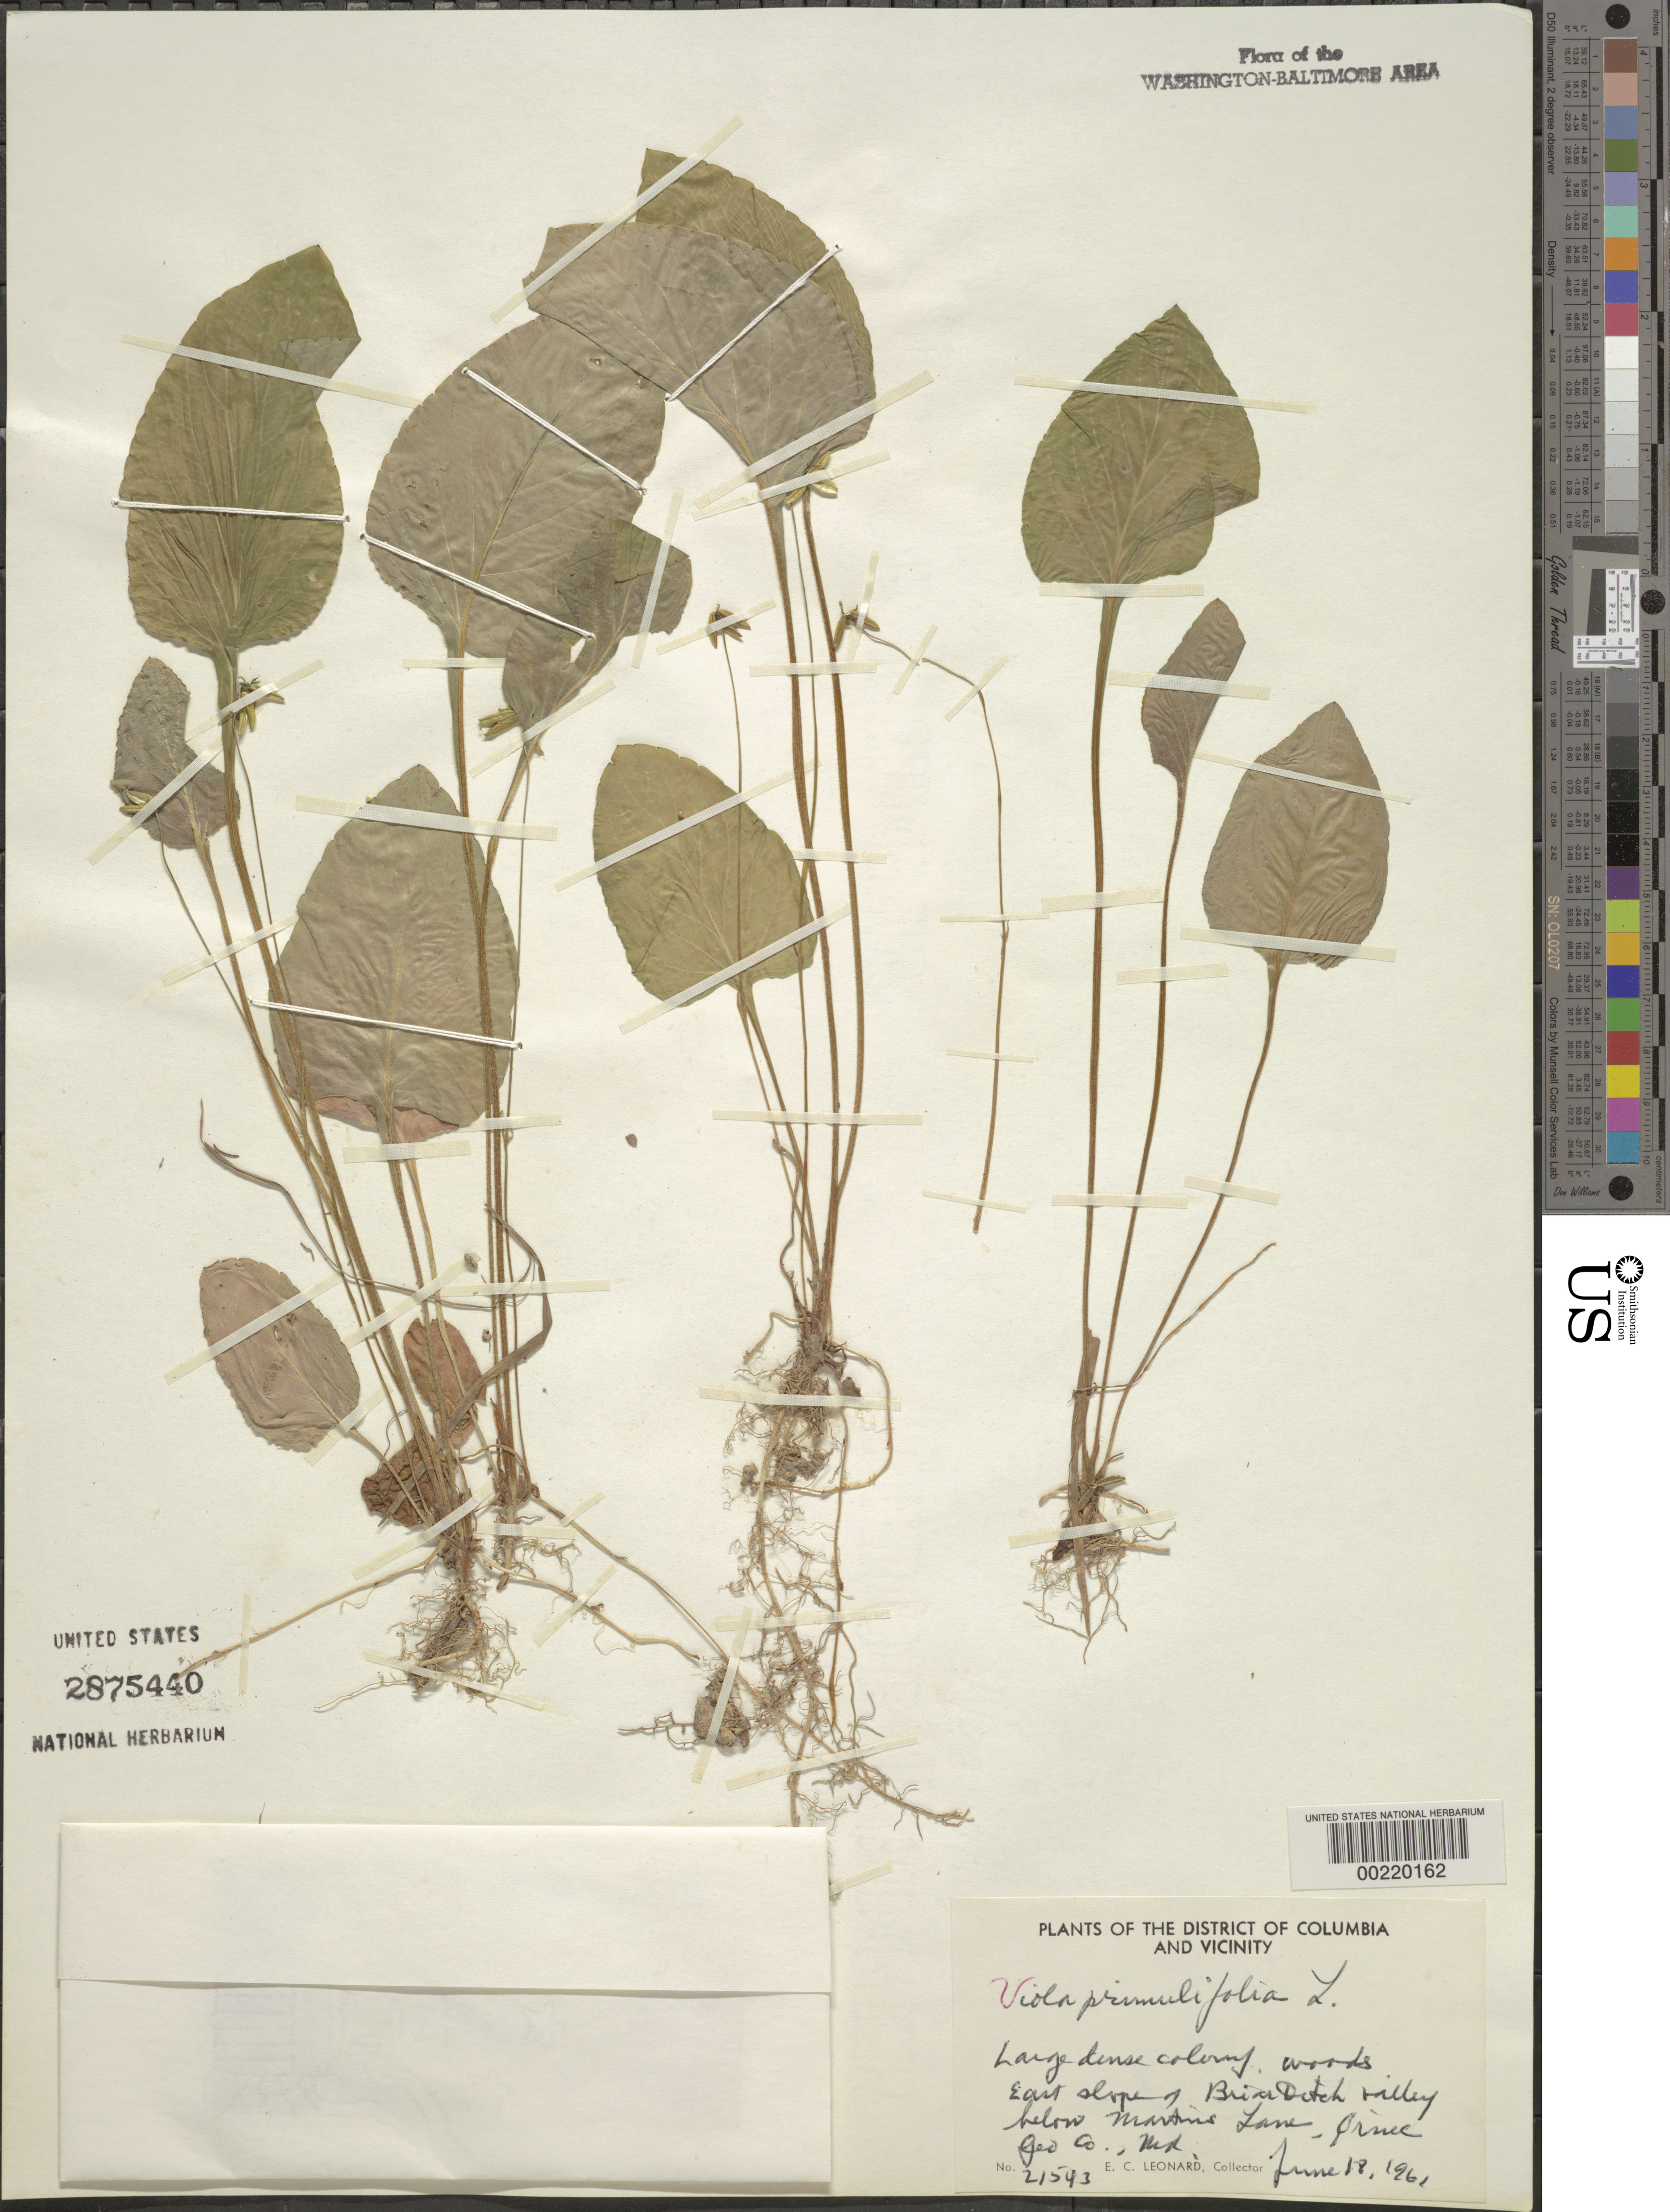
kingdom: Plantae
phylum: Tracheophyta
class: Magnoliopsida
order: Malpighiales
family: Violaceae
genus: Viola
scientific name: Viola primulifolia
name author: L.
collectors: E. C. Leonard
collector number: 21543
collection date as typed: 18 Jun 1961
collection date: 1961-06-18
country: United States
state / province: Maryland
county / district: Prince George's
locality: Briar Ditch Valley, below Martins Lane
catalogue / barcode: US 2875440